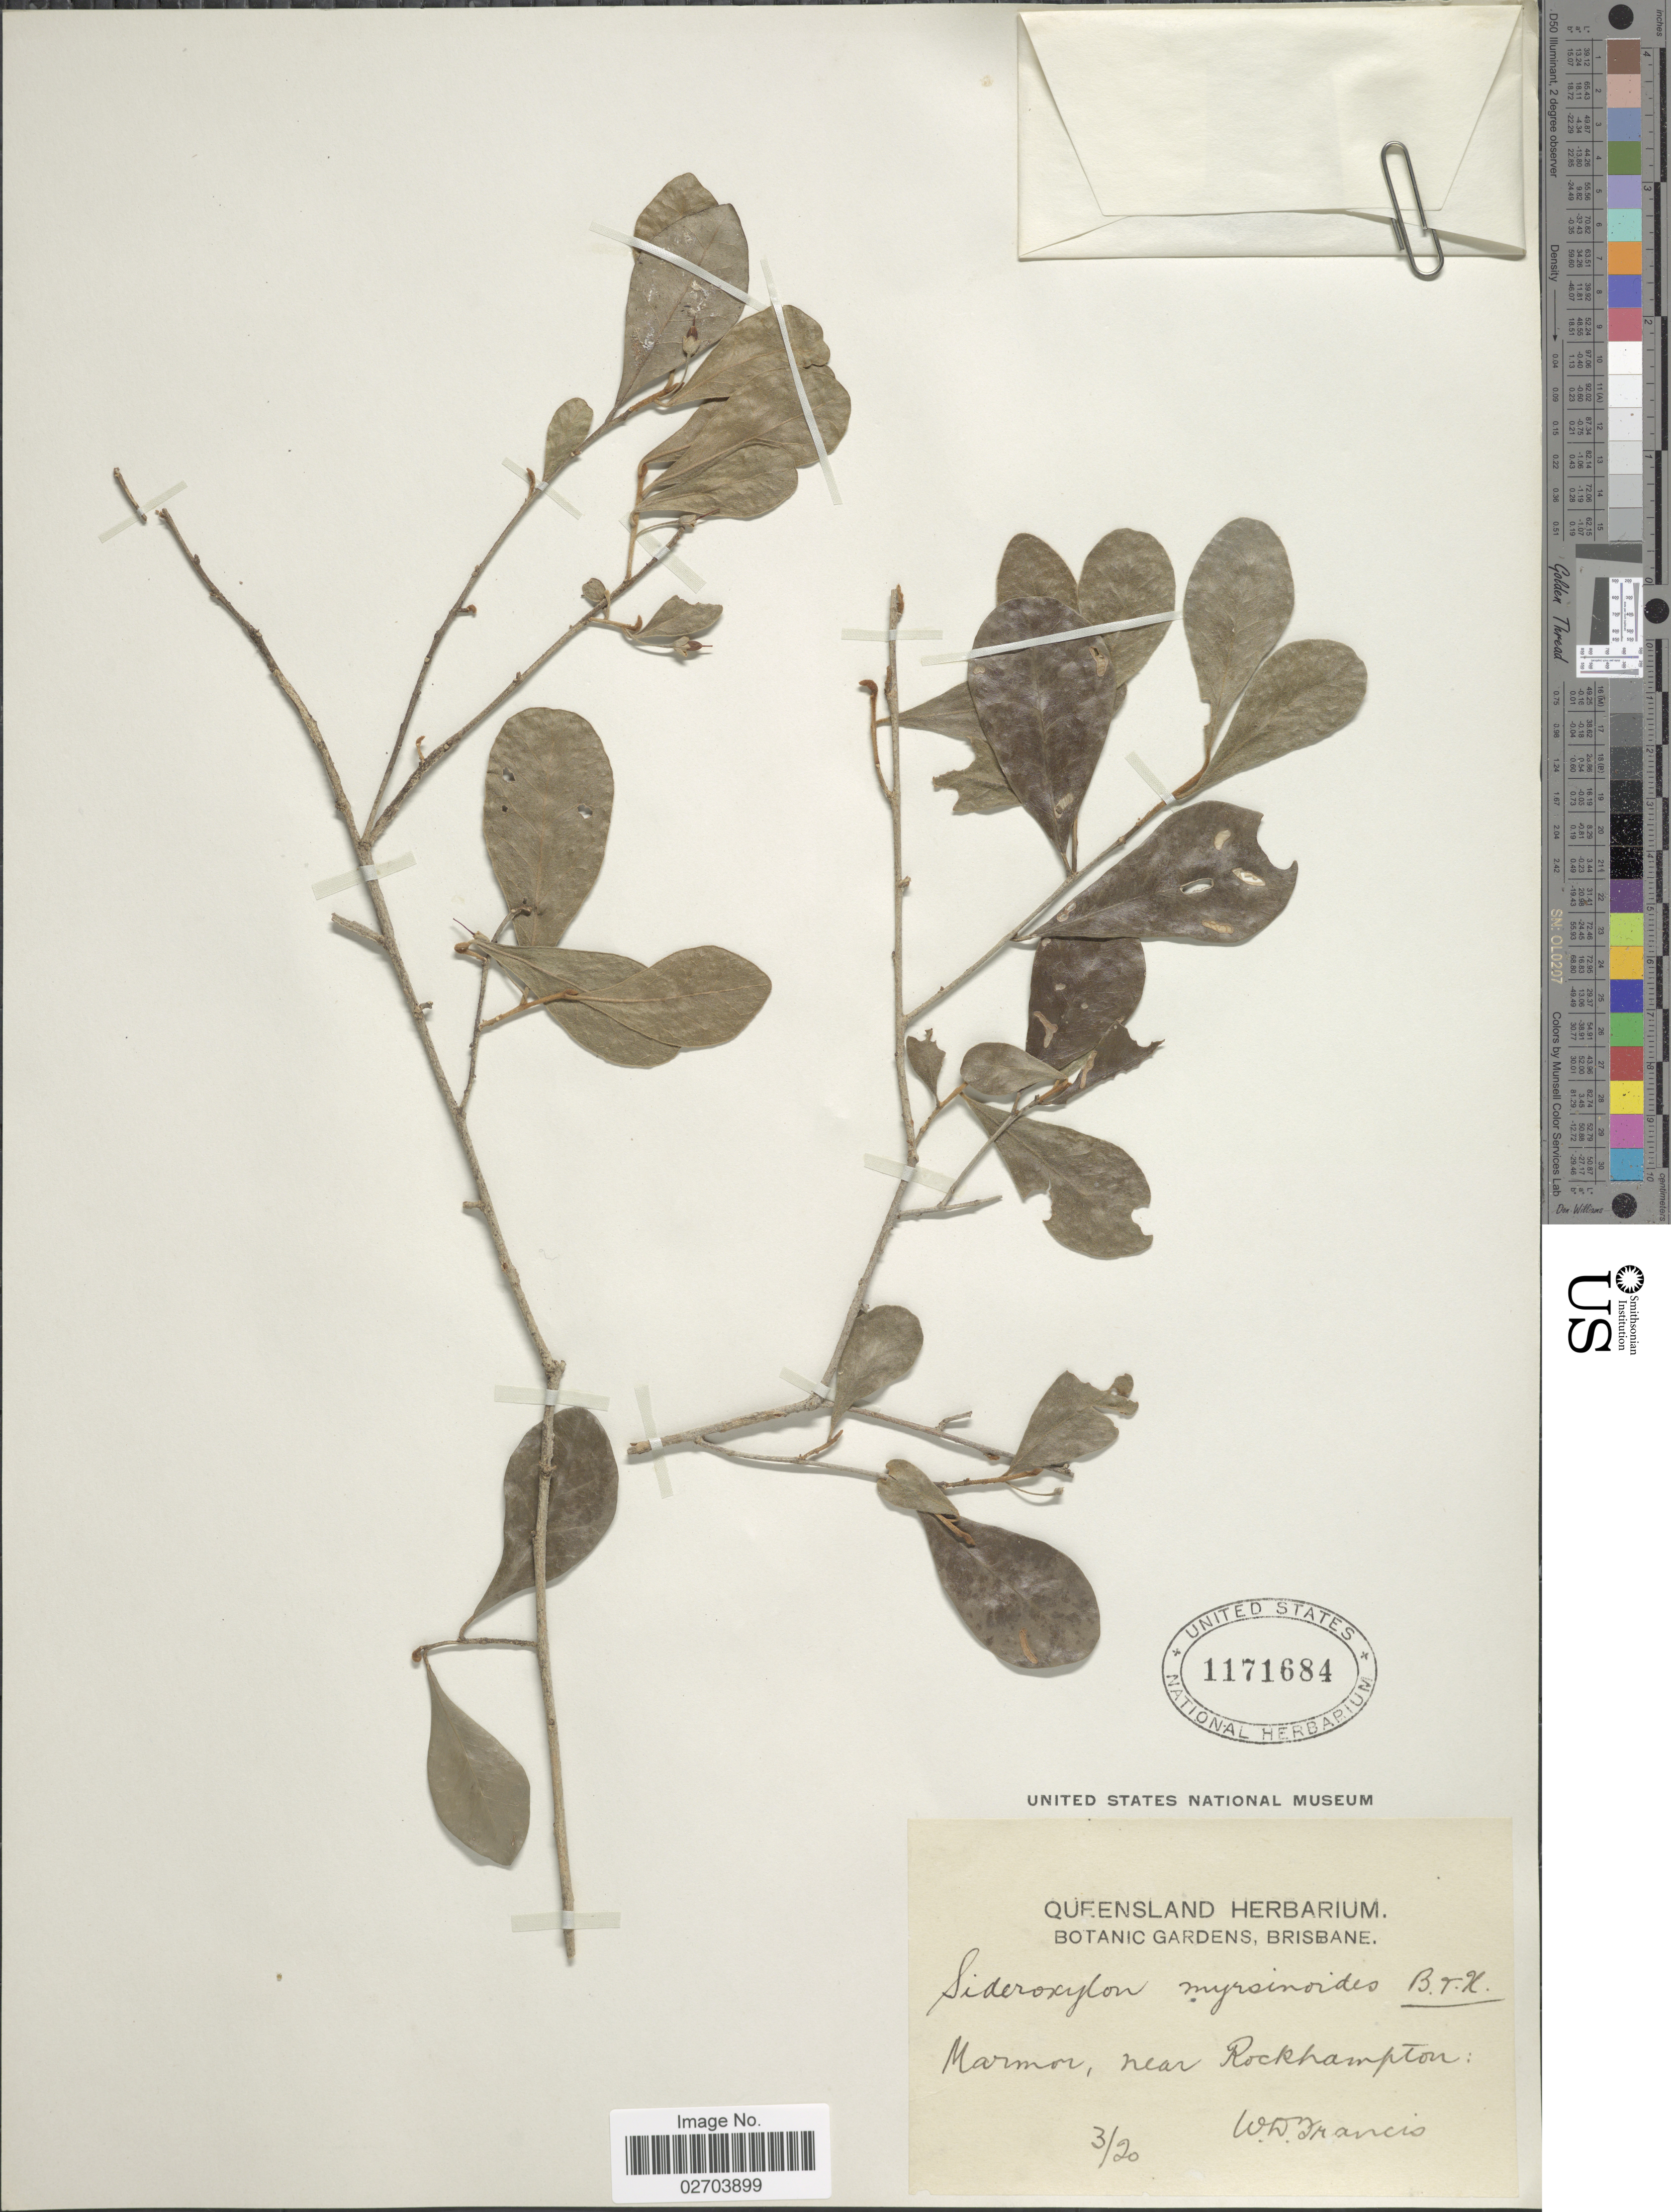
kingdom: Plantae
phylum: Tracheophyta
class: Magnoliopsida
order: Ericales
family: Sapotaceae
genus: Sideroxylon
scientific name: Sideroxylon myrsinoides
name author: (A. Cunn. ex Benth.) Benth. & Hook. f. ex F. Muell.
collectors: W. Francis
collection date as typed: Transcribed d/m/y: /3/20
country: Australia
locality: Marmor, near Rockhampton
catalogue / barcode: US 1171684